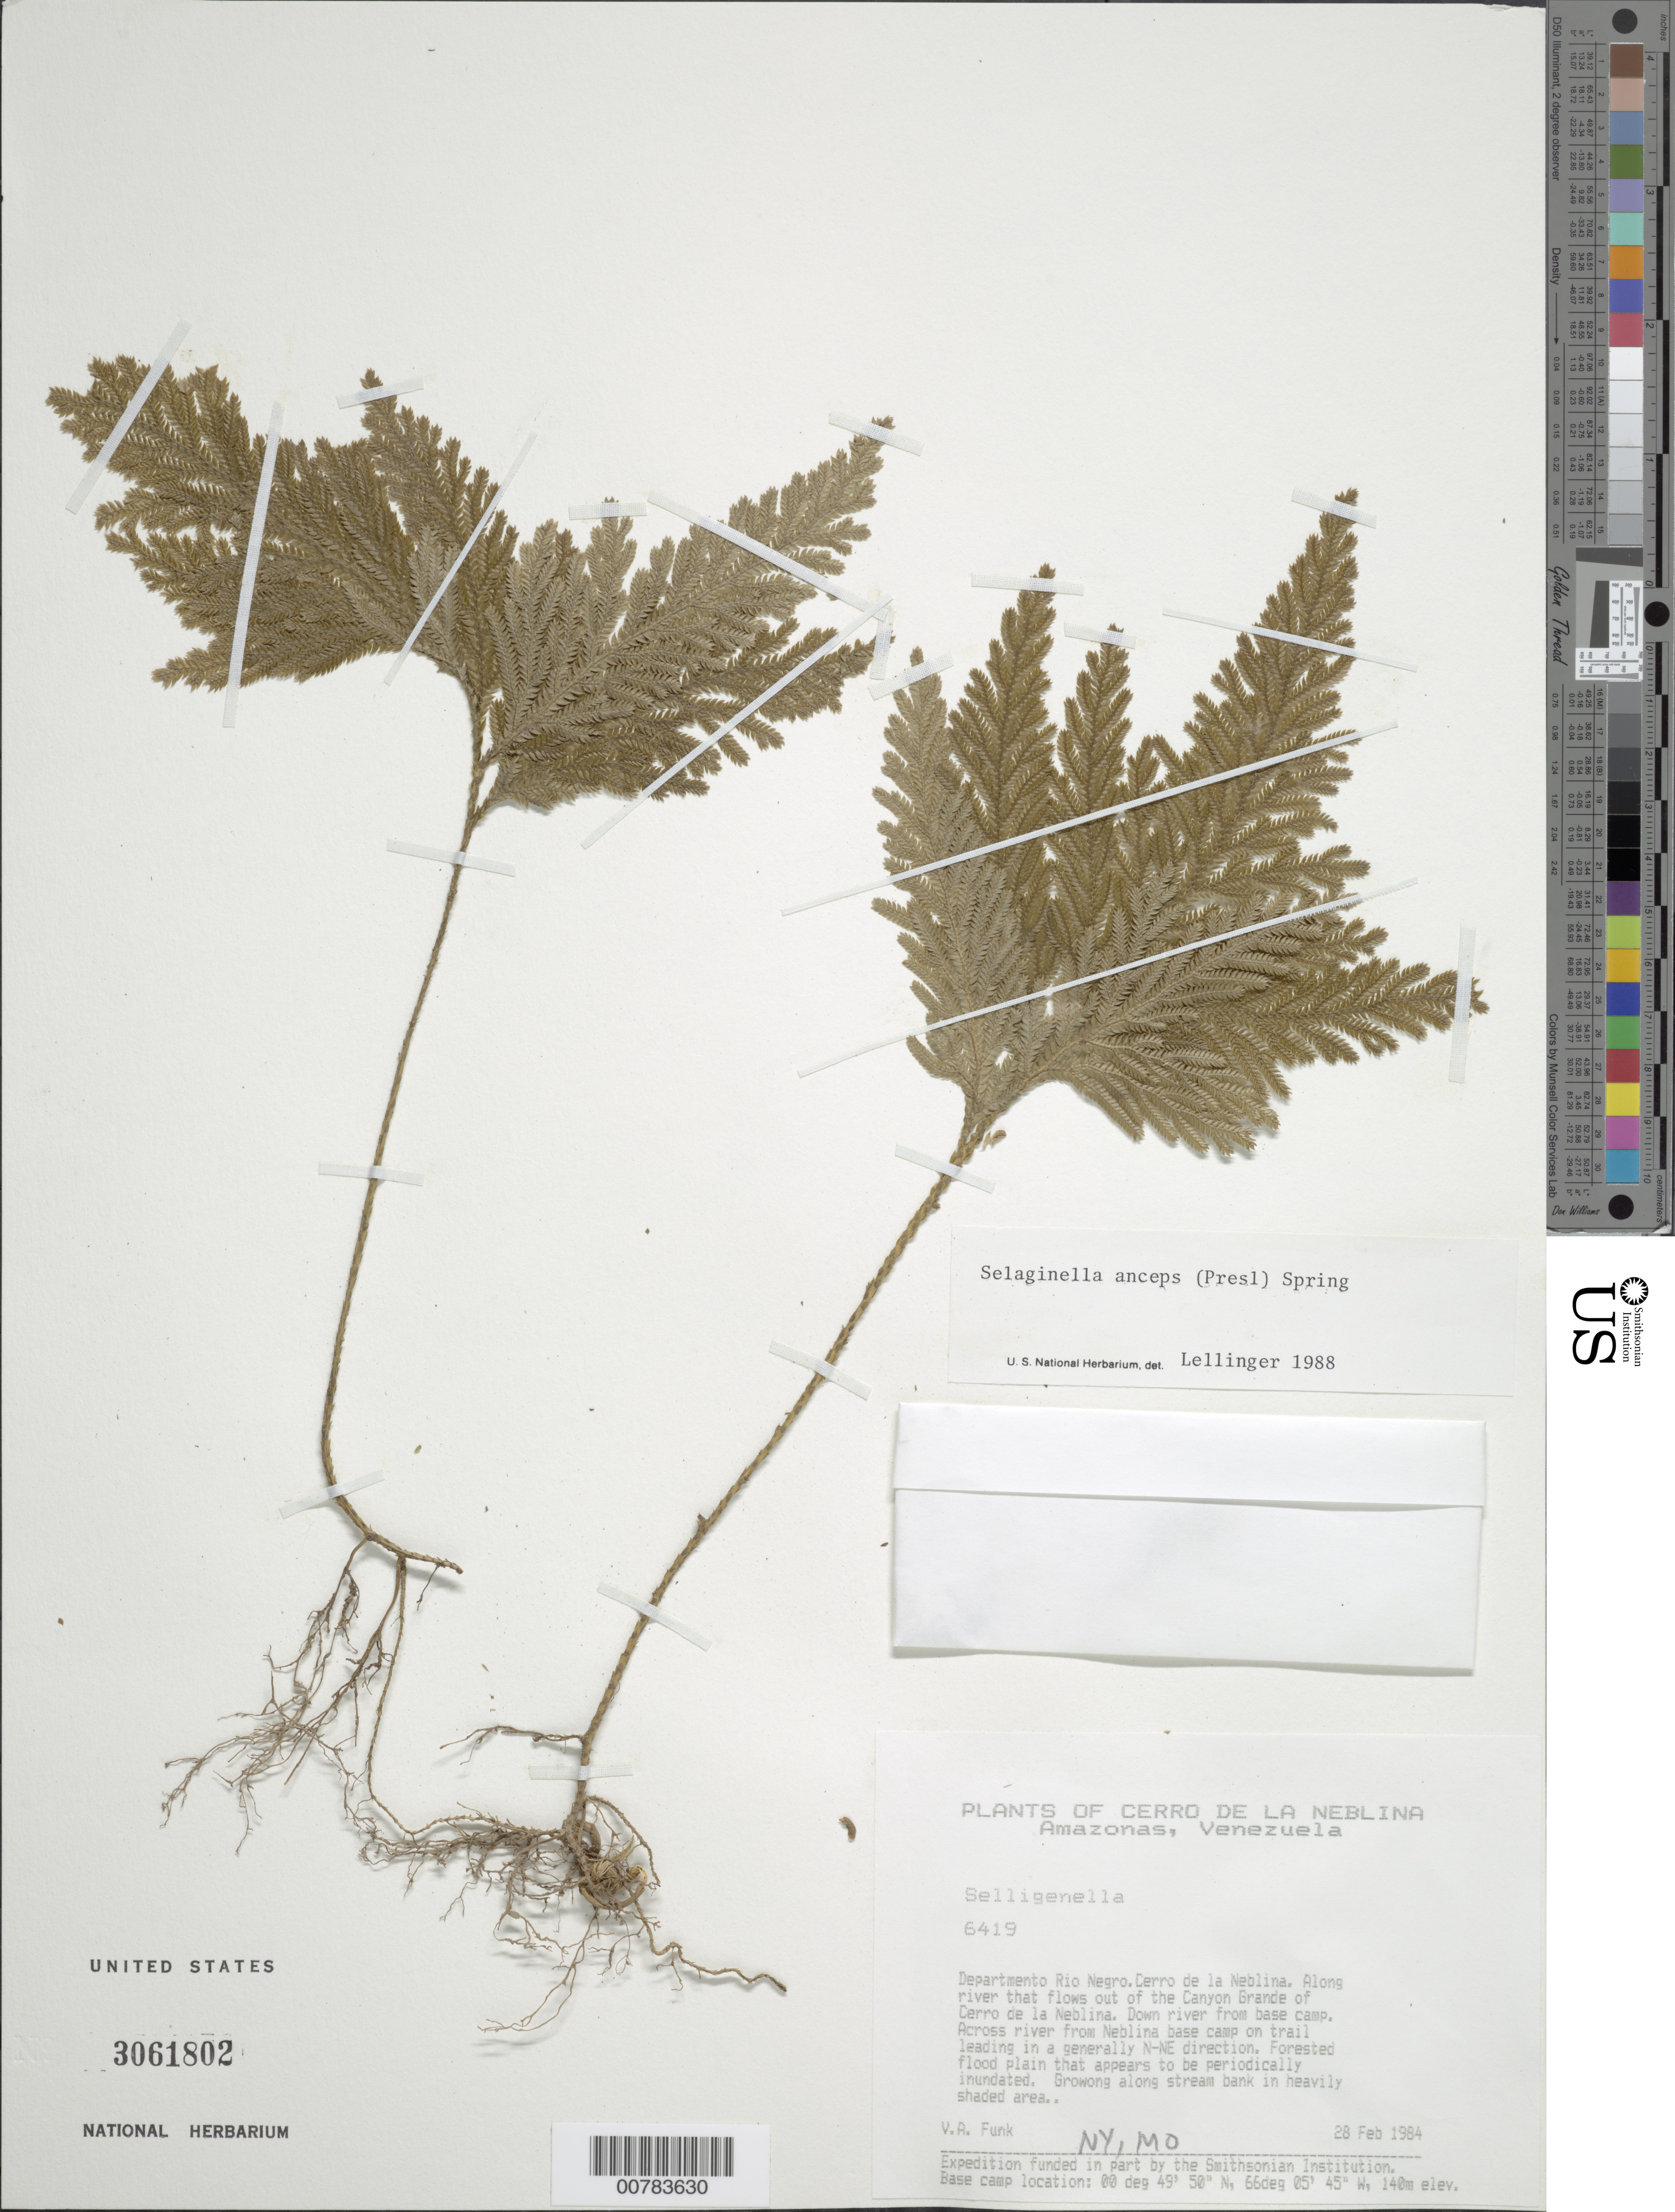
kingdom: Plantae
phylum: Tracheophyta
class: Lycopodiopsida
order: Selaginellales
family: Selaginellaceae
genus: Selaginella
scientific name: Selaginella altheae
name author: Valdespino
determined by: Valdespino, I. A., (PMA), Universidad de Panama (PANAMA)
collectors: V. Funk & R. L. Liesner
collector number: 6419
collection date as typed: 28-Feb-84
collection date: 1984-02-28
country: Venezuela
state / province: Amazonas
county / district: Río Negro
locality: Cerro de la Neblina, Canyon Grande, 2-4 km upriver from base camp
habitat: Stream bank in heavily shaded area. Forested flood plain that appears to be periodically inundated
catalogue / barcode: US 3061802